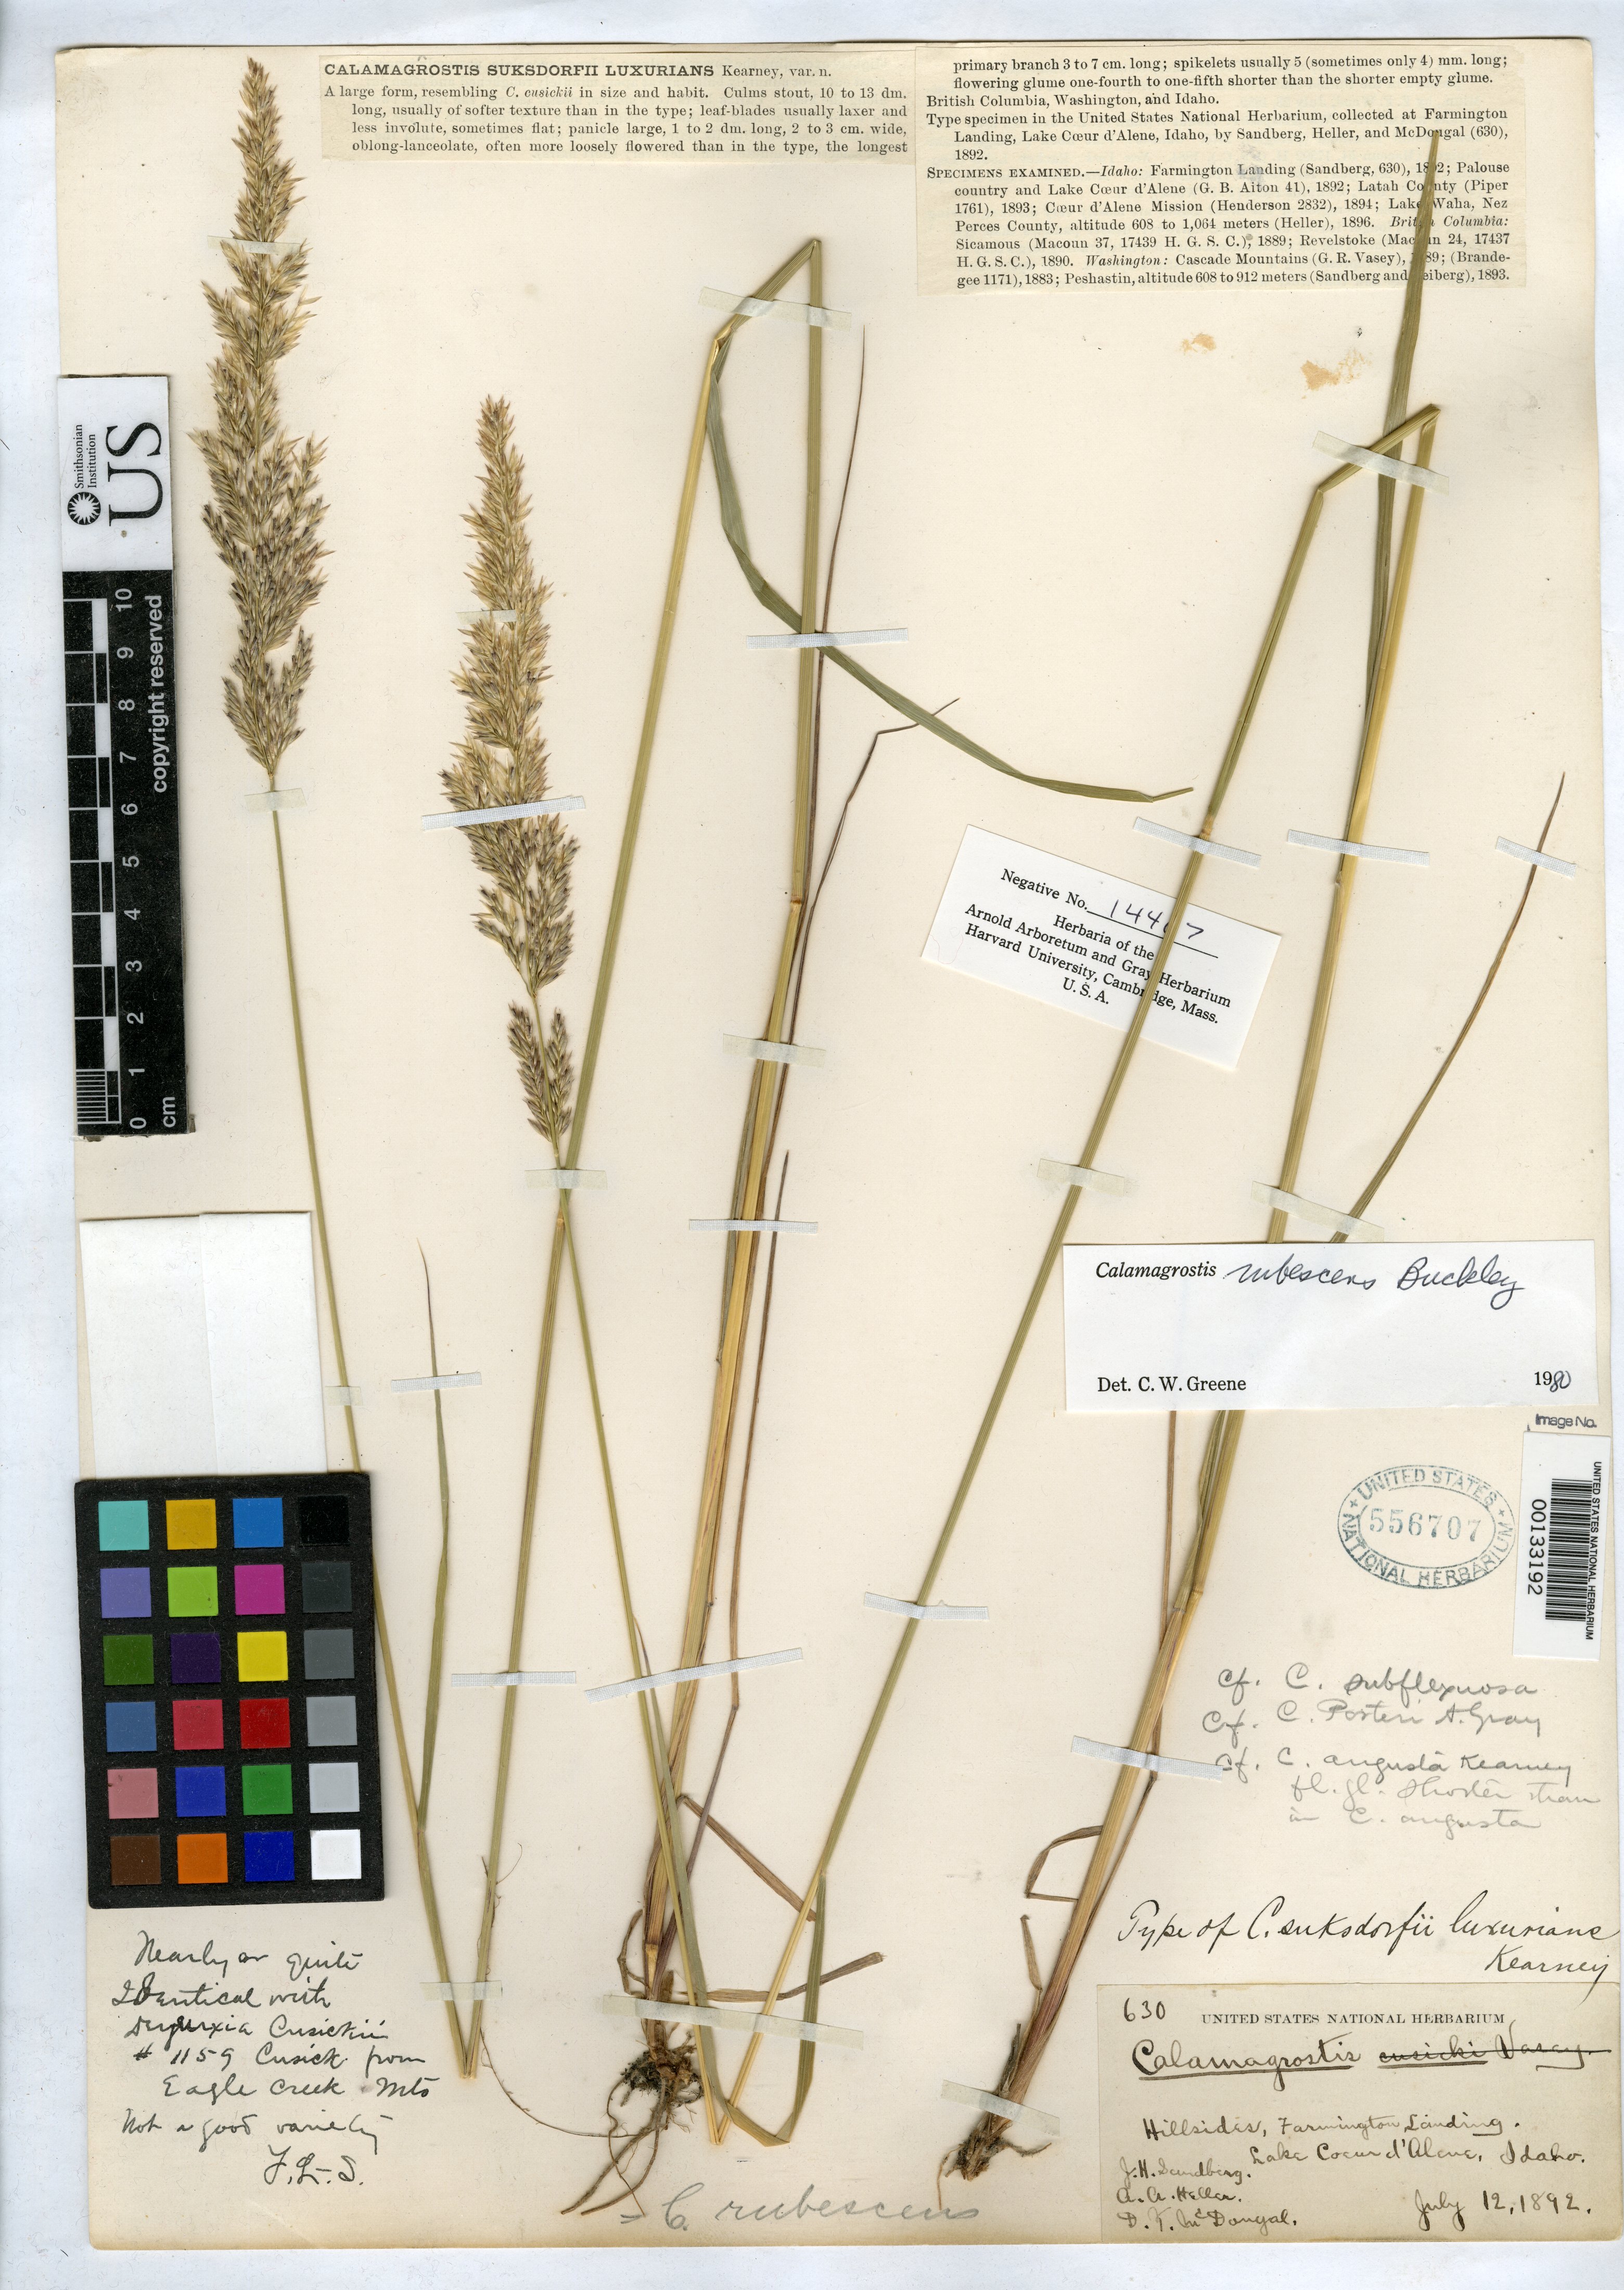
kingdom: Plantae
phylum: Tracheophyta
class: Liliopsida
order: Poales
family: Poaceae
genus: Calamagrostis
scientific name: Calamagrostis suksdorfii var. luxurians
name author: Kearney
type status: Holotype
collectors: J. H. Sandberg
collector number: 630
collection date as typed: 12 Jul 1892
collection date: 1892-07-12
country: United States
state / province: Idaho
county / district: Shoshone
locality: Coer d'Alene Lake, Farmington Landing.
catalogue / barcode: US 556707